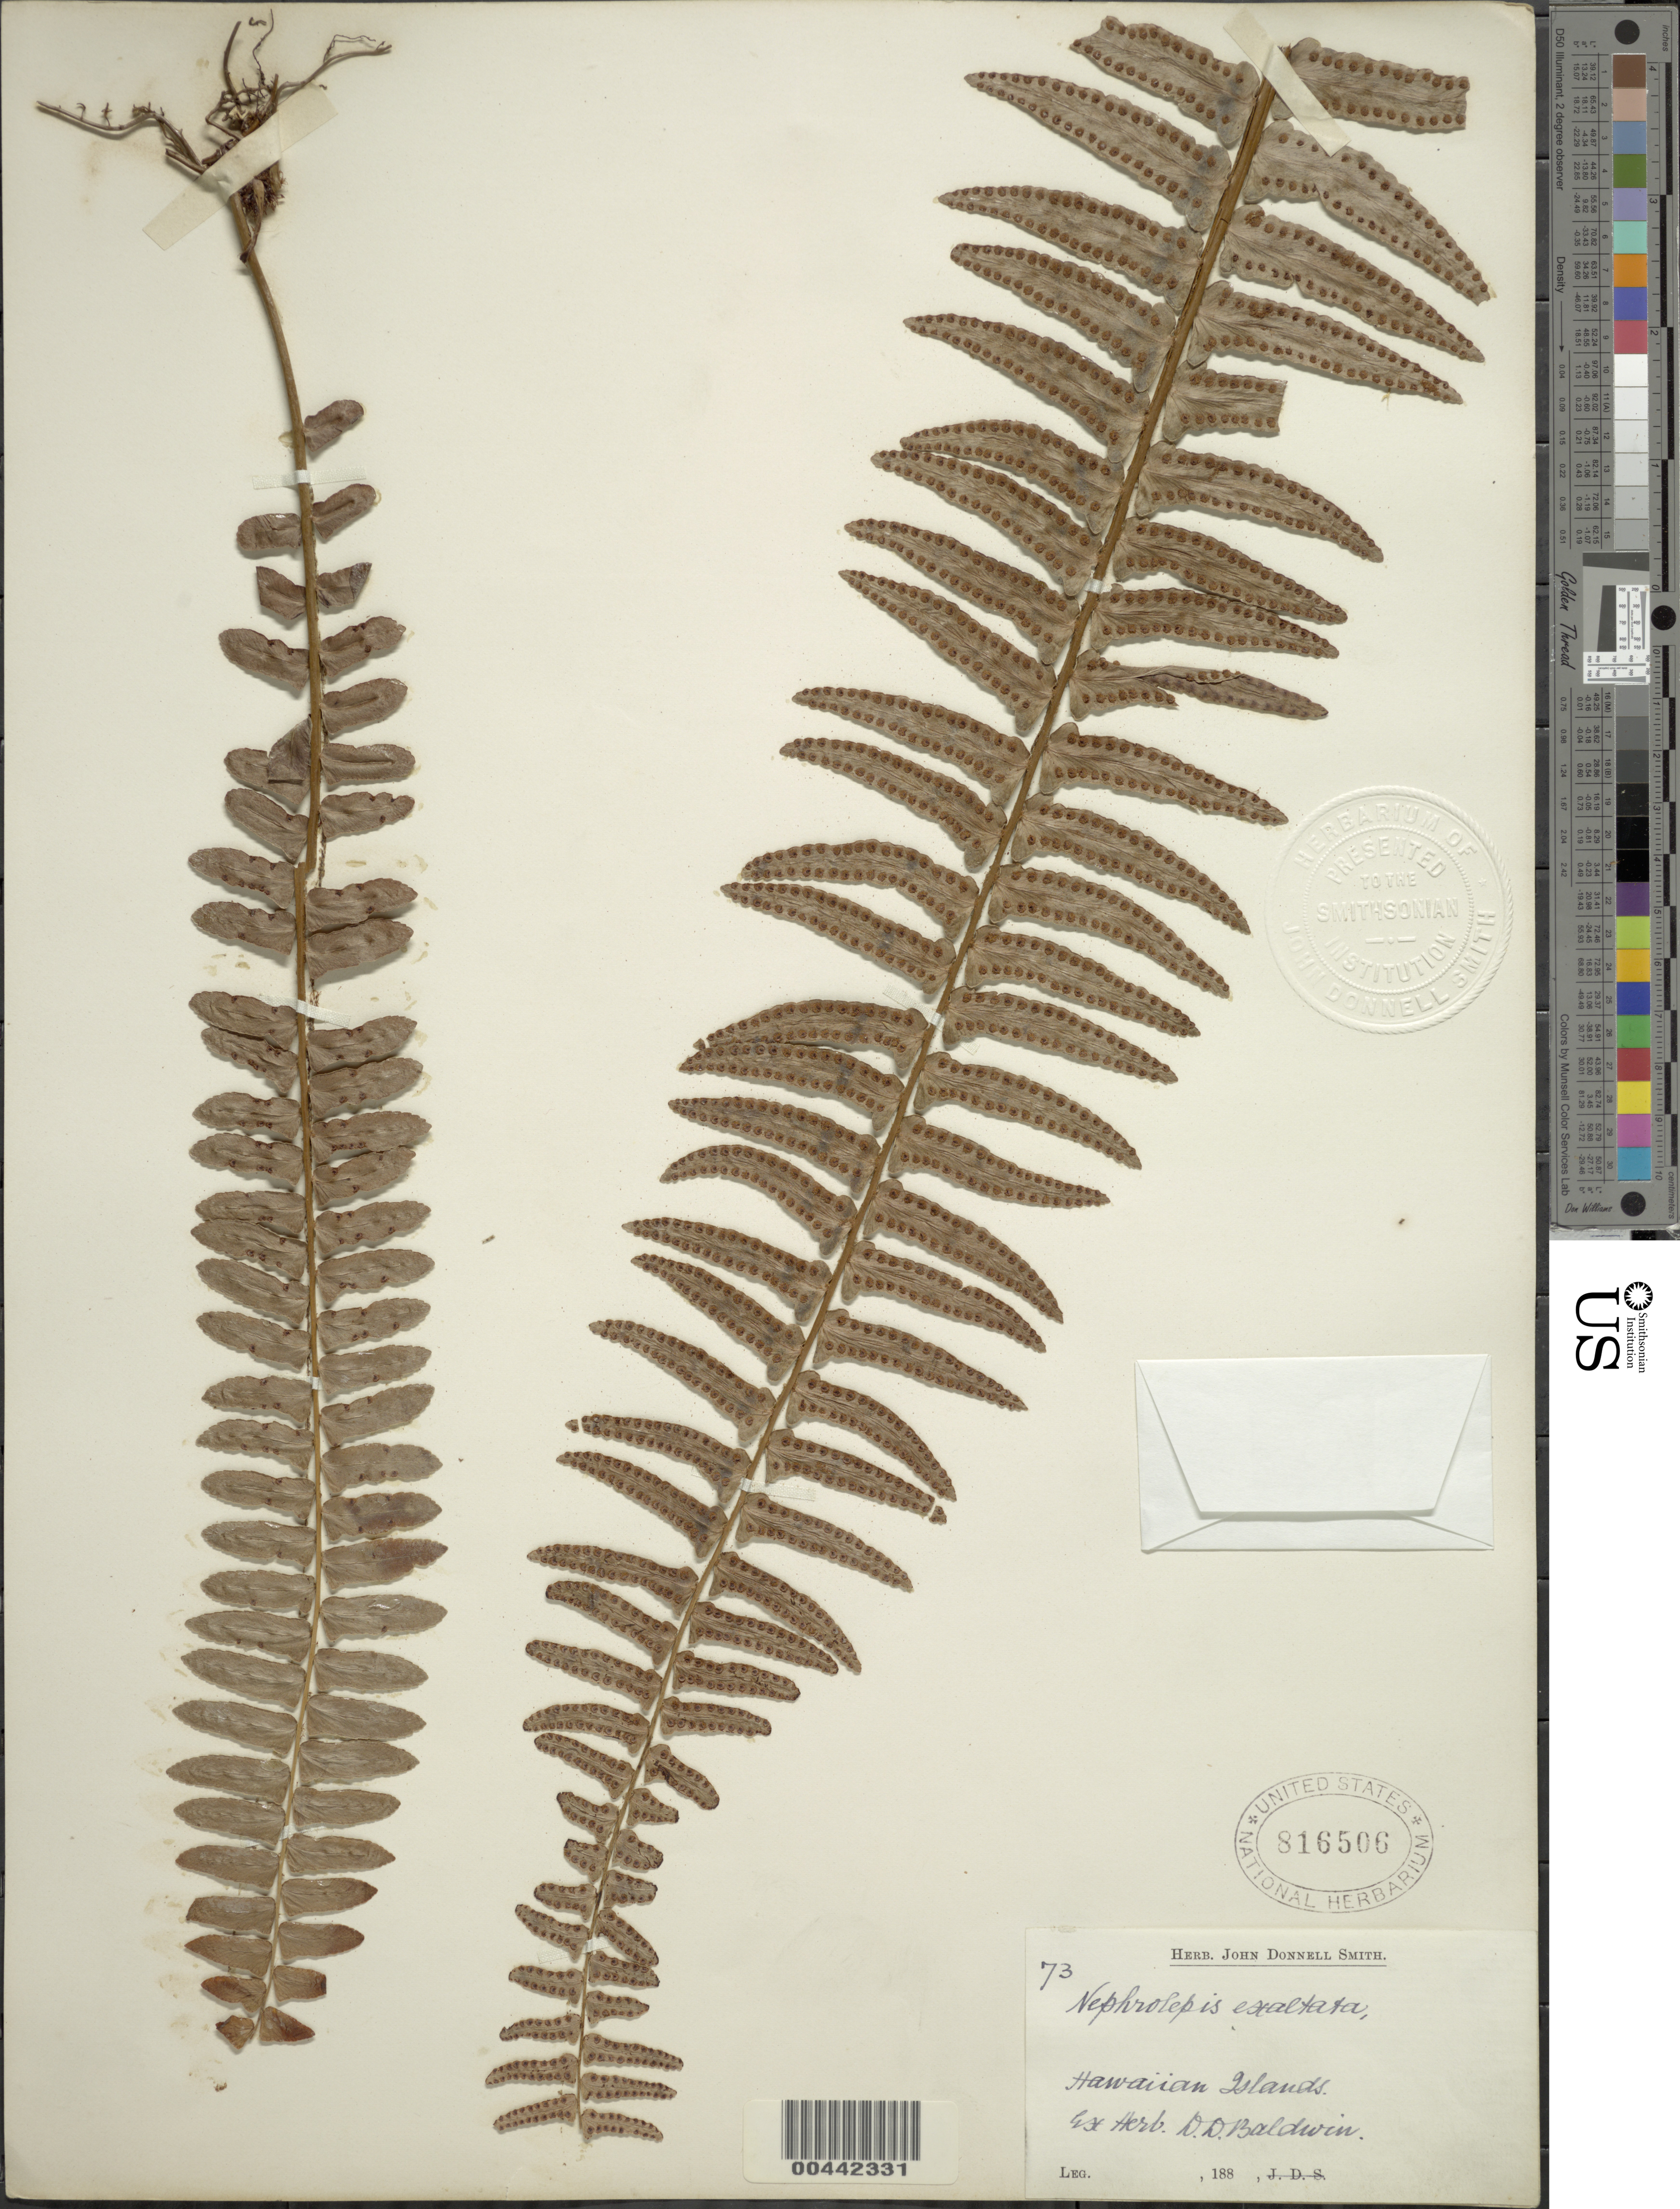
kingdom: Plantae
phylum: Tracheophyta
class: Polypodiopsida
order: Polypodiales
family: Nephrolepidaceae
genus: Nephrolepis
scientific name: Nephrolepis exaltata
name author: (L.) Schott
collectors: D. Baldwin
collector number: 73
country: United States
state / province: Hawaii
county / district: Hawaii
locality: Hawaiian Islands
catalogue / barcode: US 816506